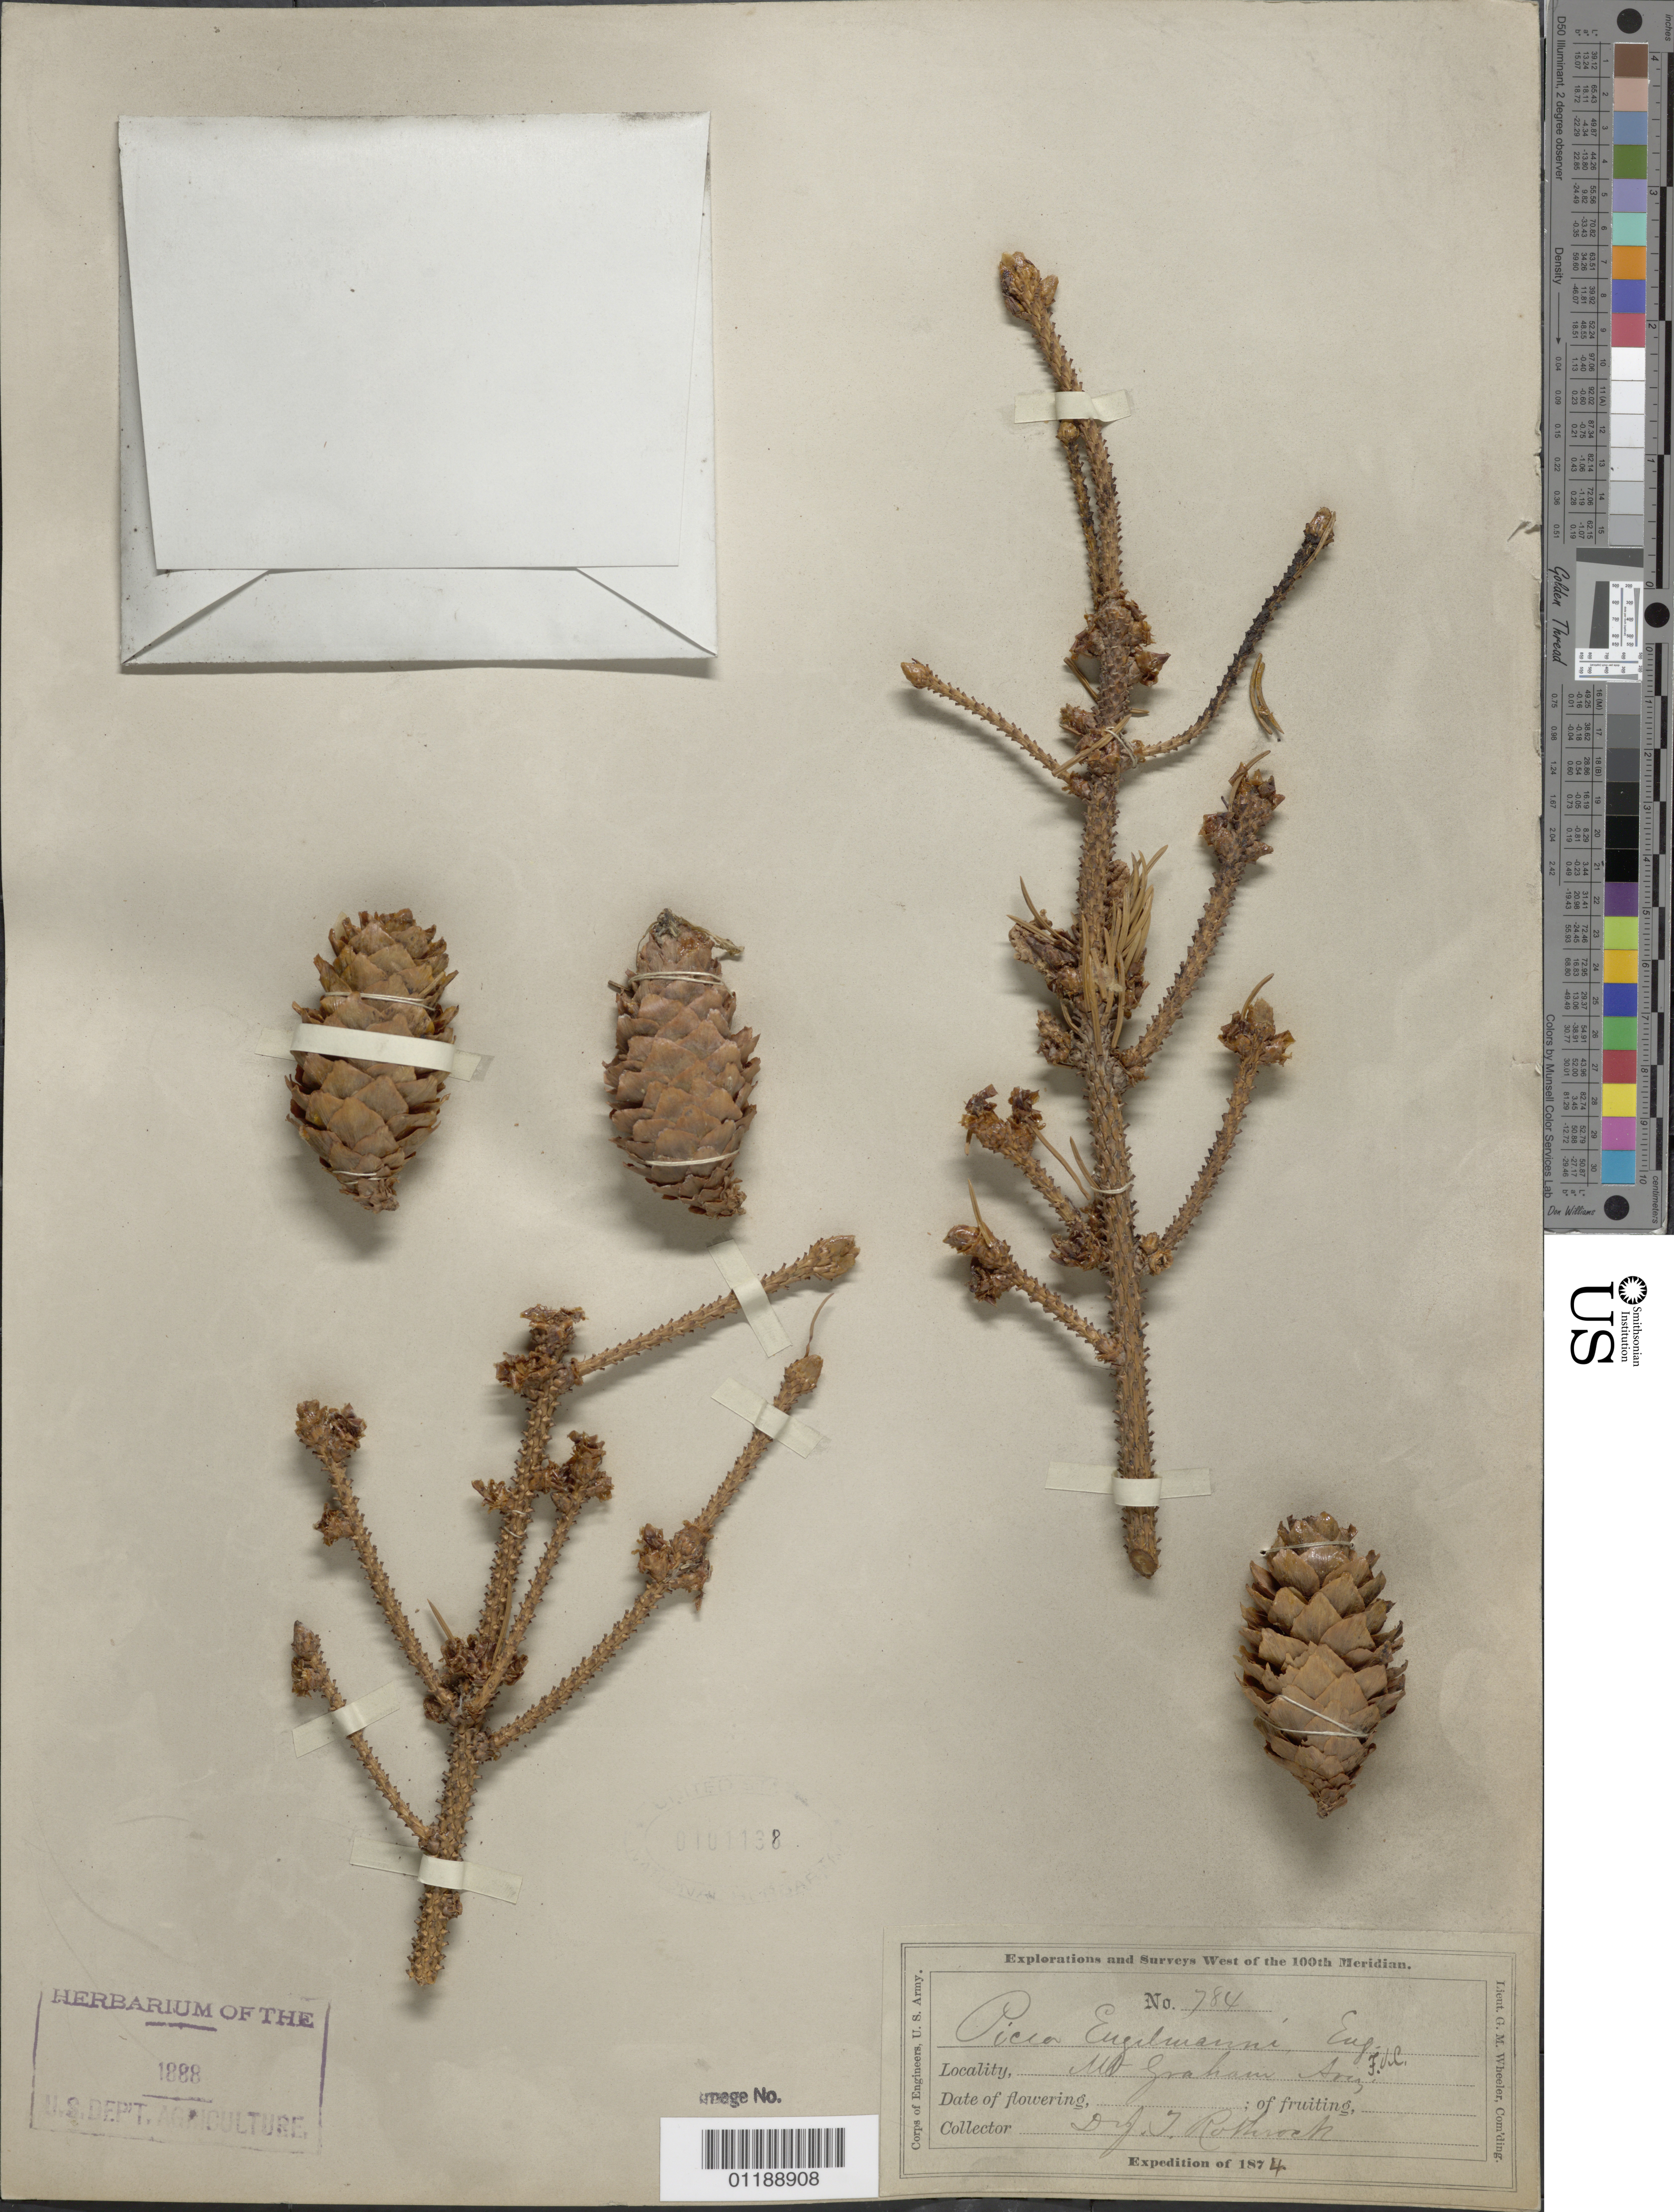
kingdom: Plantae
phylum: Tracheophyta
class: Pinopsida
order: Pinales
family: Pinaceae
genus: Picea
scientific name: Picea engelmannii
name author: Parry ex Engelm.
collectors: J. T. Rothrock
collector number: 784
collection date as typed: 1874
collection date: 1874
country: United States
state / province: Arizona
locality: Mt. Graham.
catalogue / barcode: US 101138